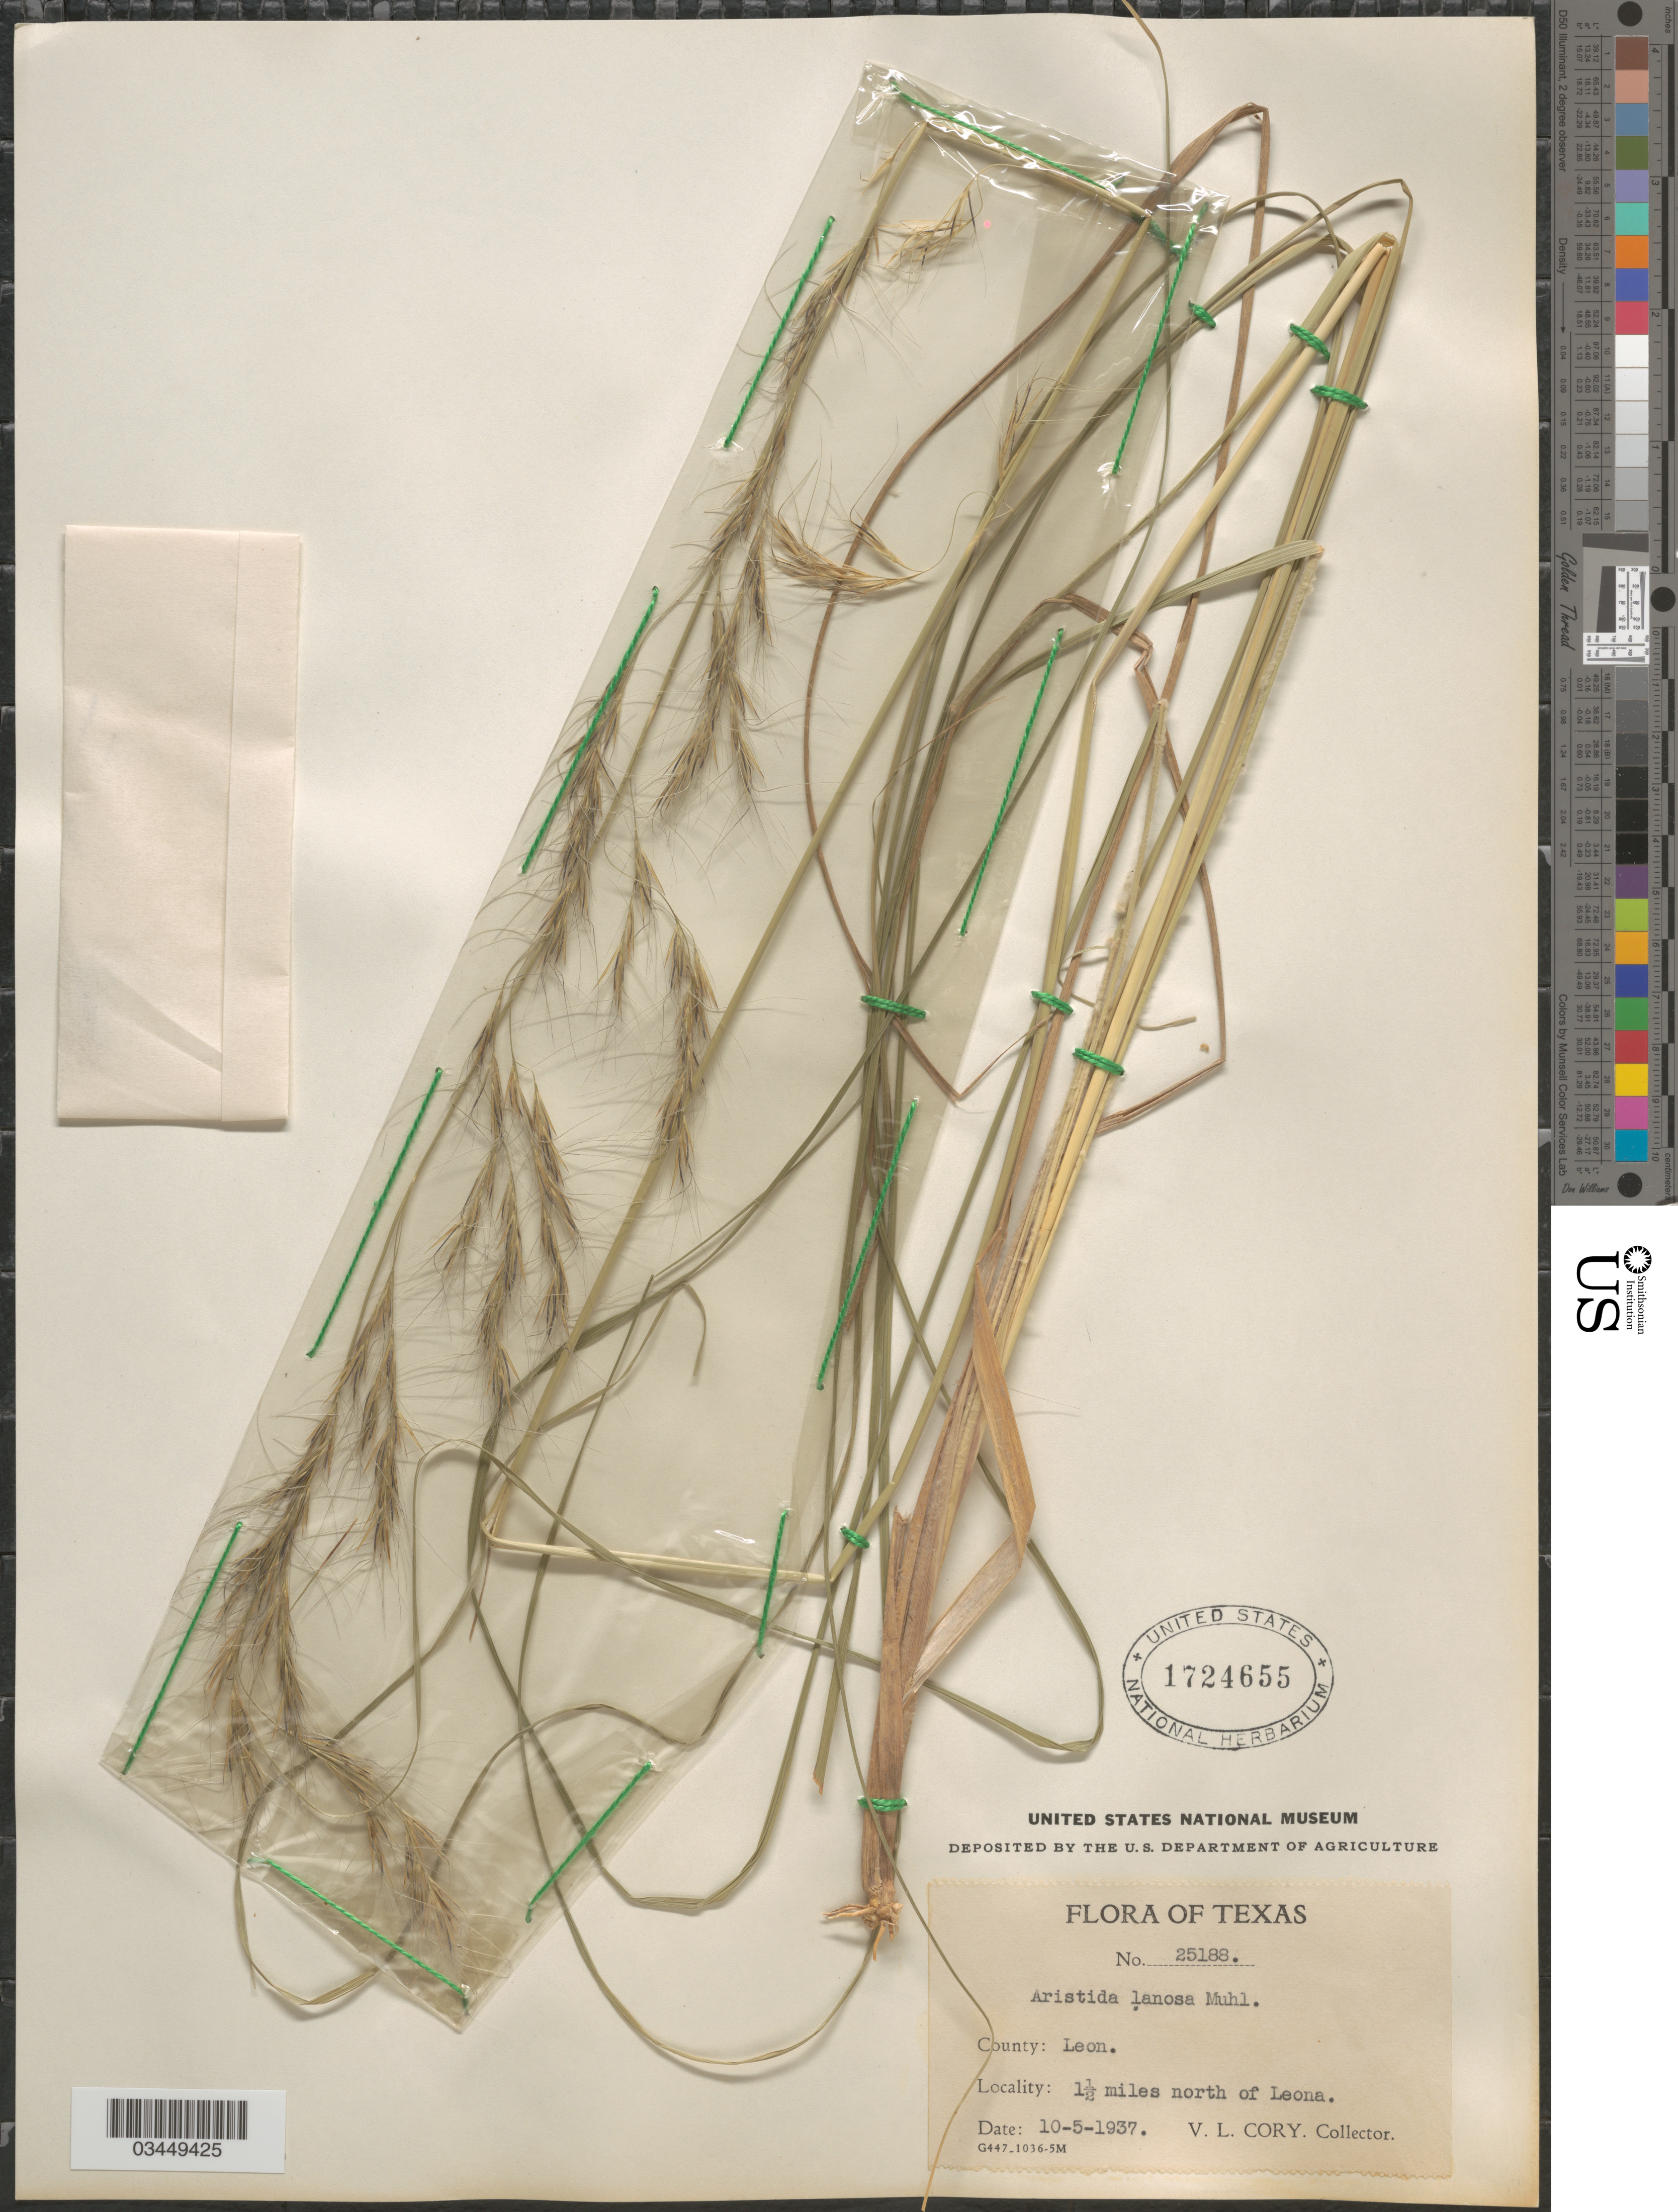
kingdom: Plantae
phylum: Tracheophyta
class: Liliopsida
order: Poales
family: Poaceae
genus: Aristida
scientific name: Aristida lanosa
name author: Muhl.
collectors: V. Cory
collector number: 25188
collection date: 1937-10-05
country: United States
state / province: Texas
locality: County: Leon. 1½ miles north of Leona.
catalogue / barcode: US 1724655